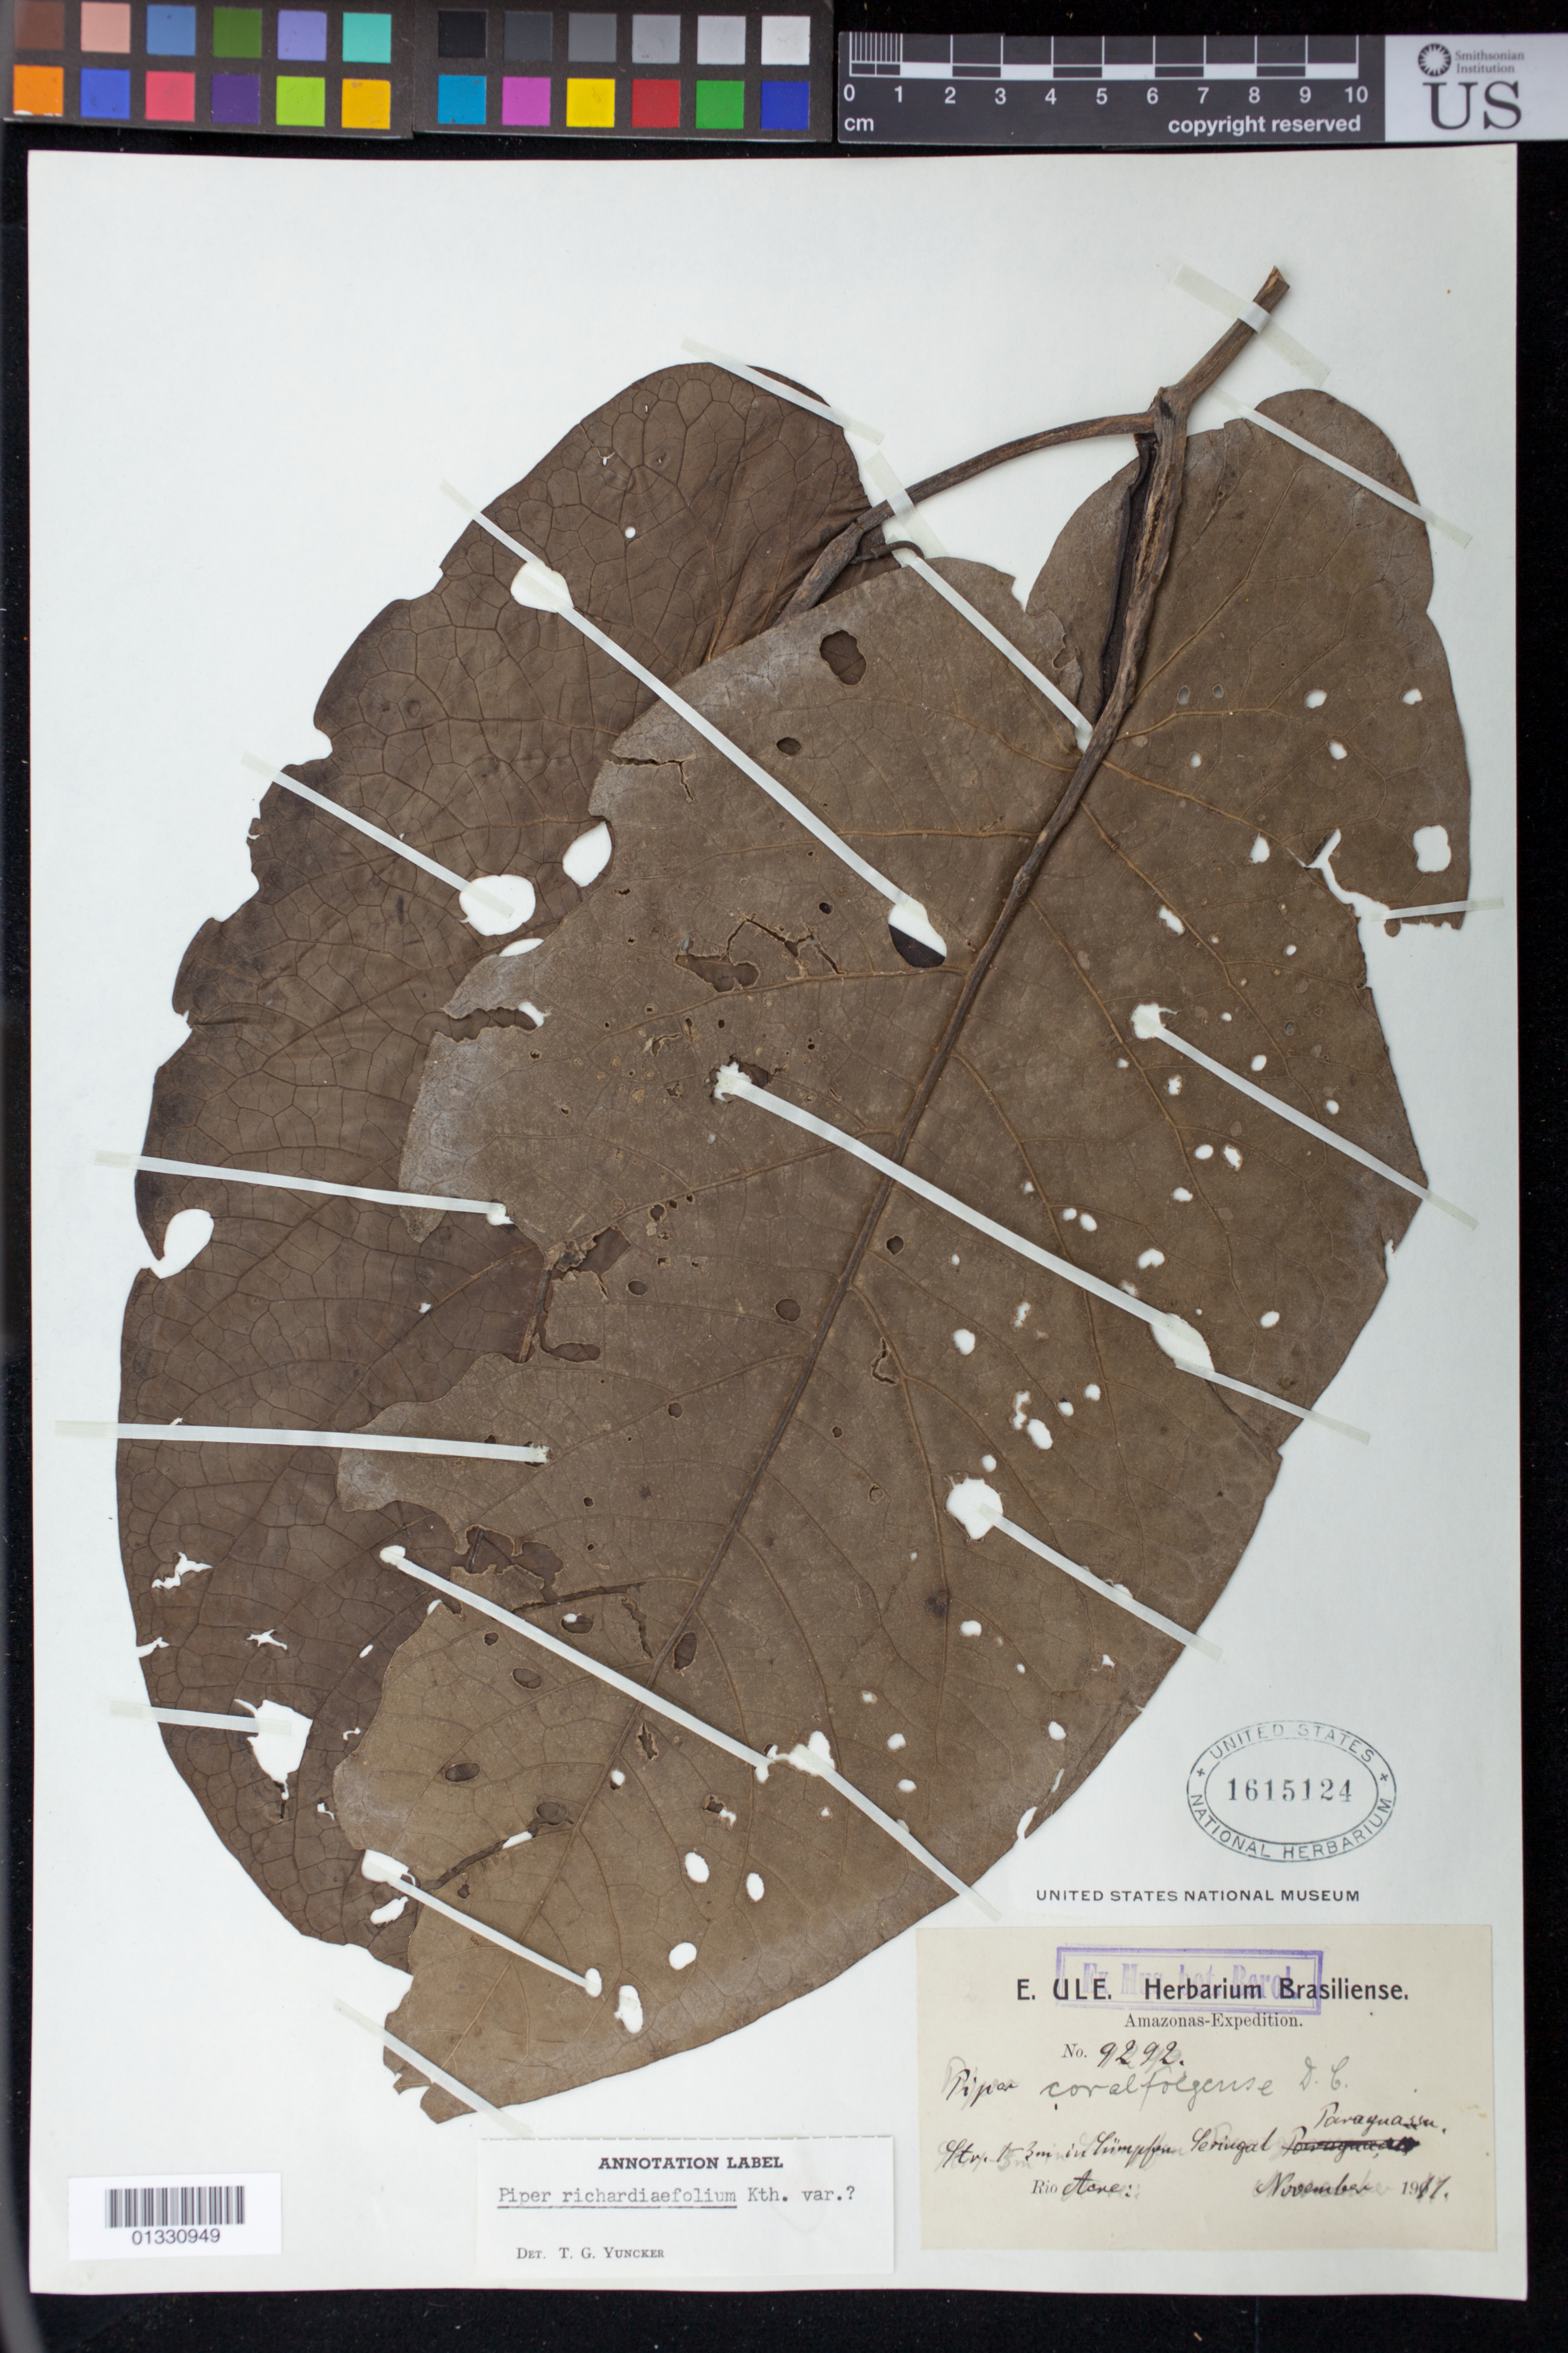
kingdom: Plantae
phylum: Tracheophyta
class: Magnoliopsida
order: Piperales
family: Piperaceae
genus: Piper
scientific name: Piper richardiifolium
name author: Kunth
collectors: E. H. Ule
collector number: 9292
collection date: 1911-11 or 1917-11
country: Brazil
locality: Rio Acre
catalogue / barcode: US 1615124